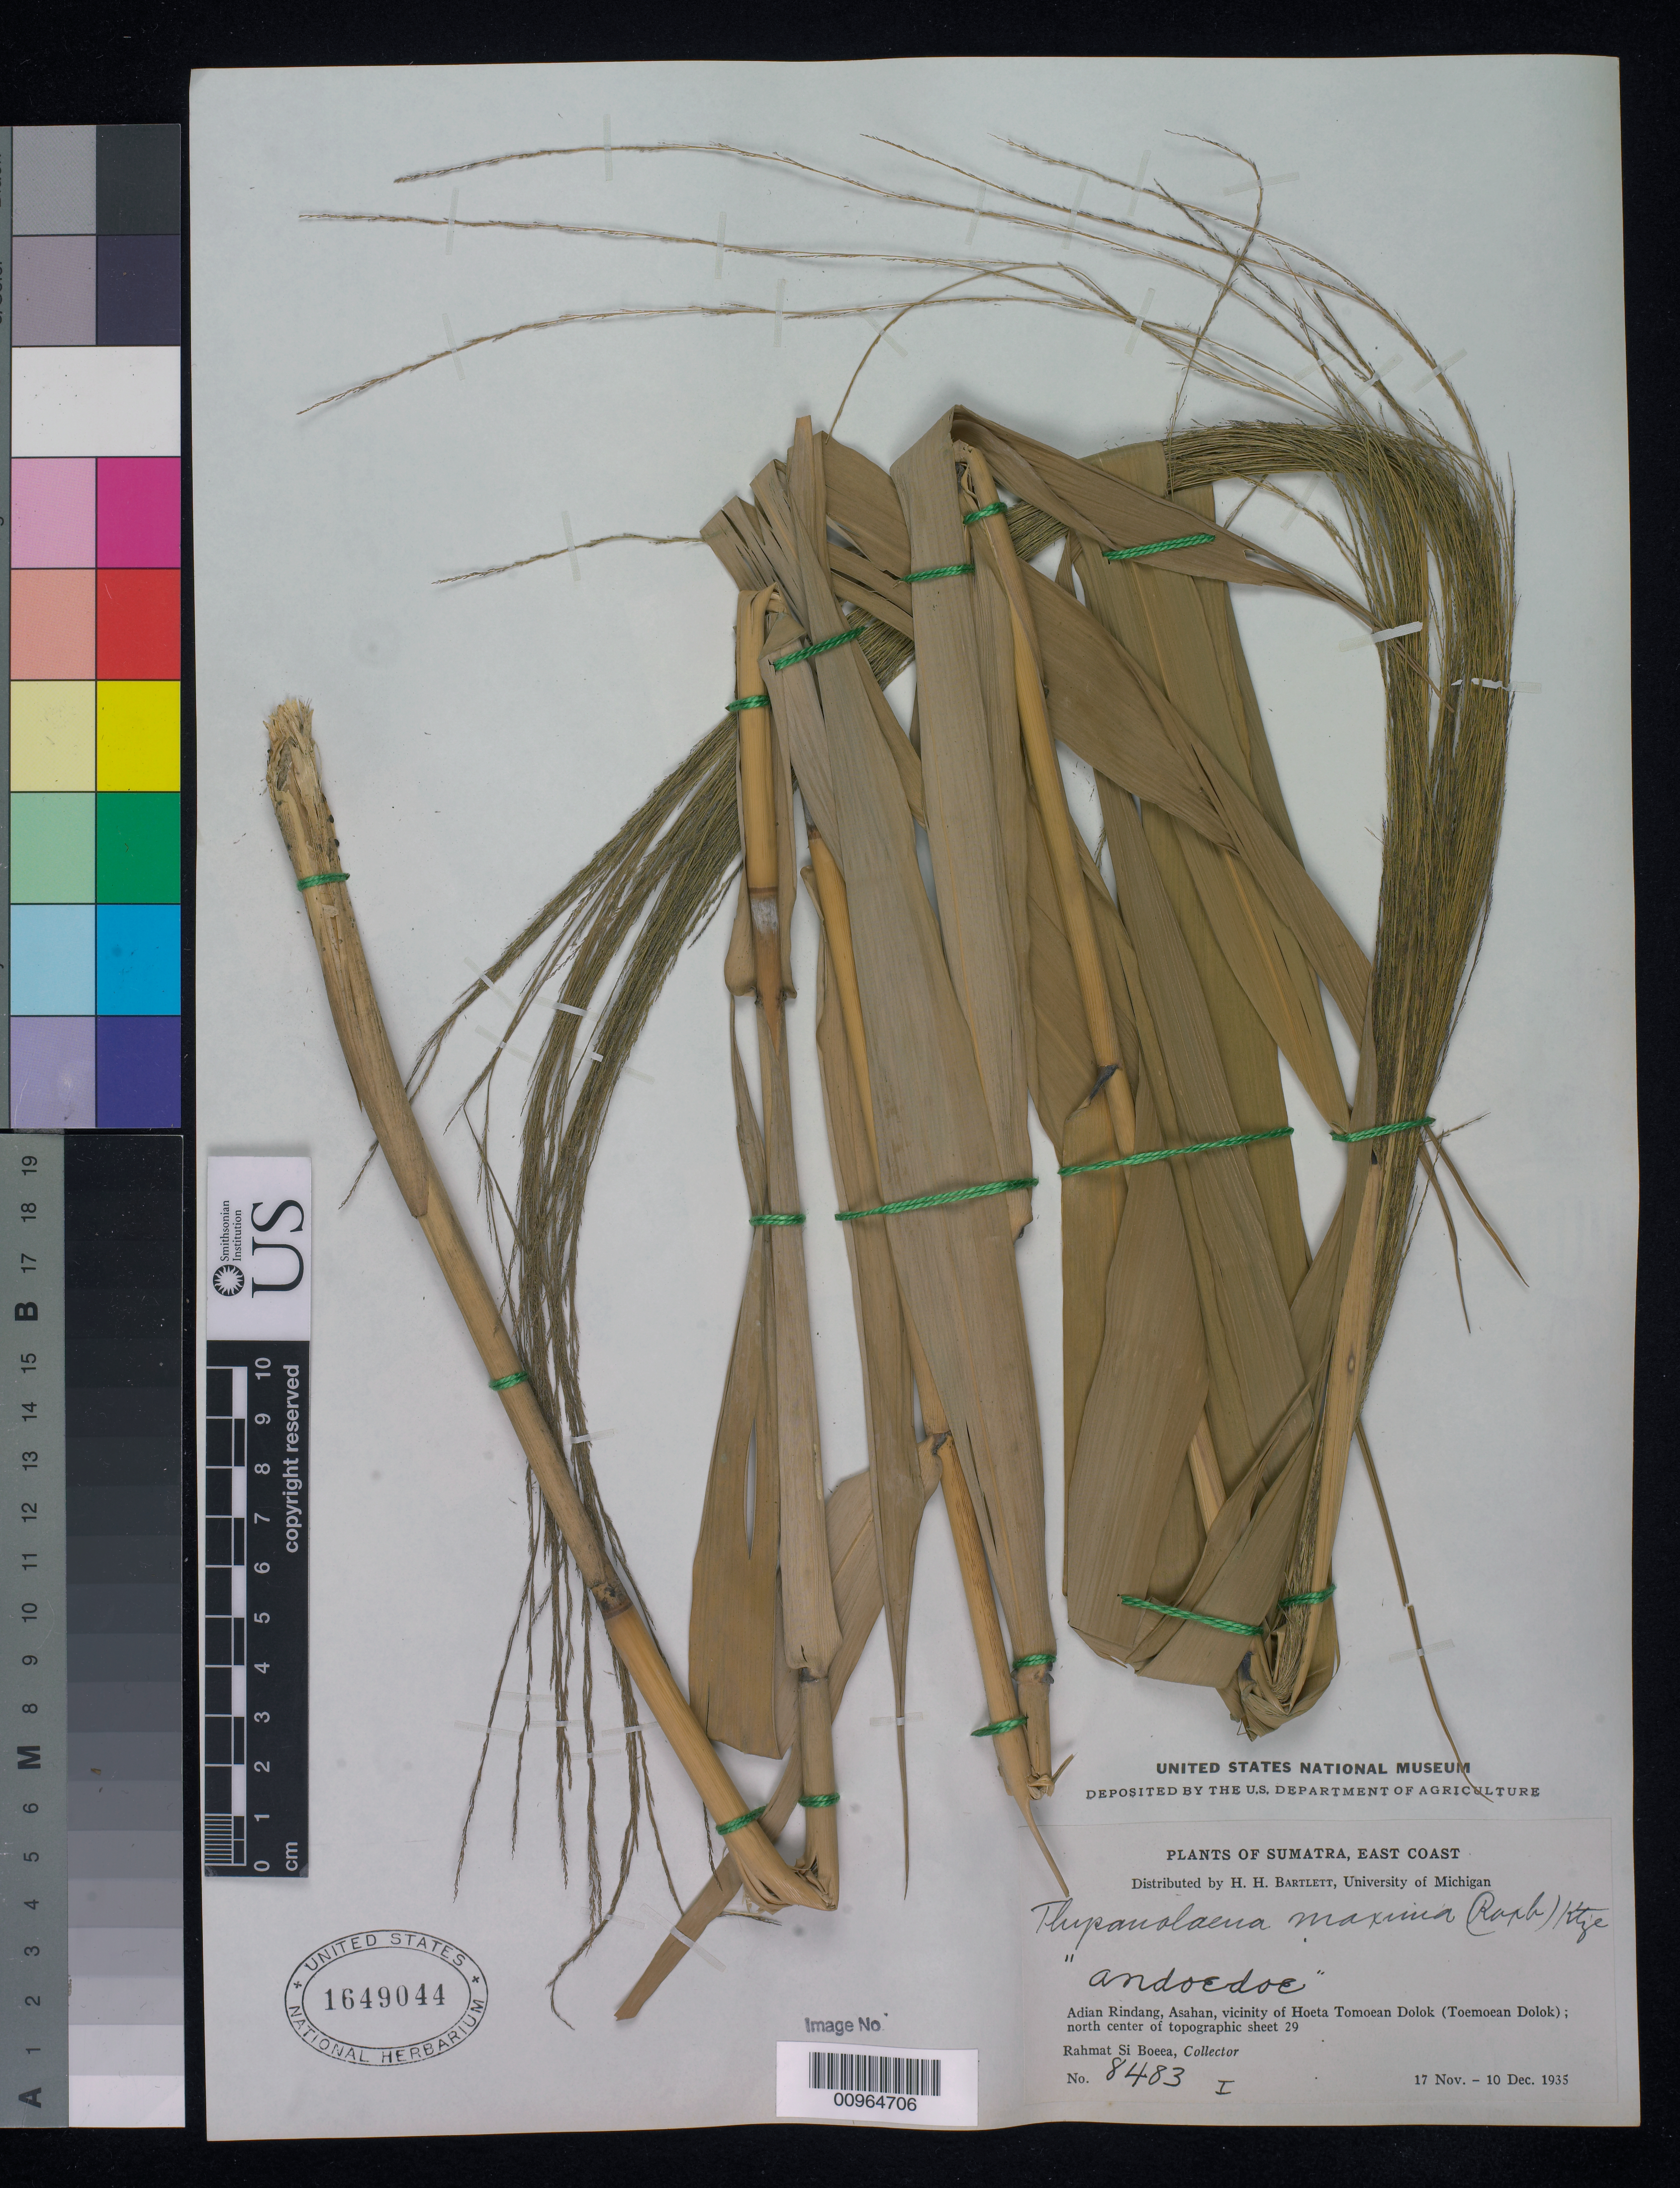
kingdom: Plantae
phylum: Tracheophyta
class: Liliopsida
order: Poales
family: Poaceae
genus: Thysanolaena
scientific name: Thysanolaena latifolia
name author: (Roxb. ex Hornem.) Honda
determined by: Poaceae Reorganization Project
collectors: Rahmat Si Boeea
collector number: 8483-I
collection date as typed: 17 Nov 1935 to 10 Dec 1935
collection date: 1935-11-17/1935-12-10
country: Indonesia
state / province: Sumatra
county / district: Aceh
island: Sumatra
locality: Adian Rindang, Asahan, vicinity of Hoeta Tomoean Dolok (Toemoean Dolok)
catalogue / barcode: US 1649044